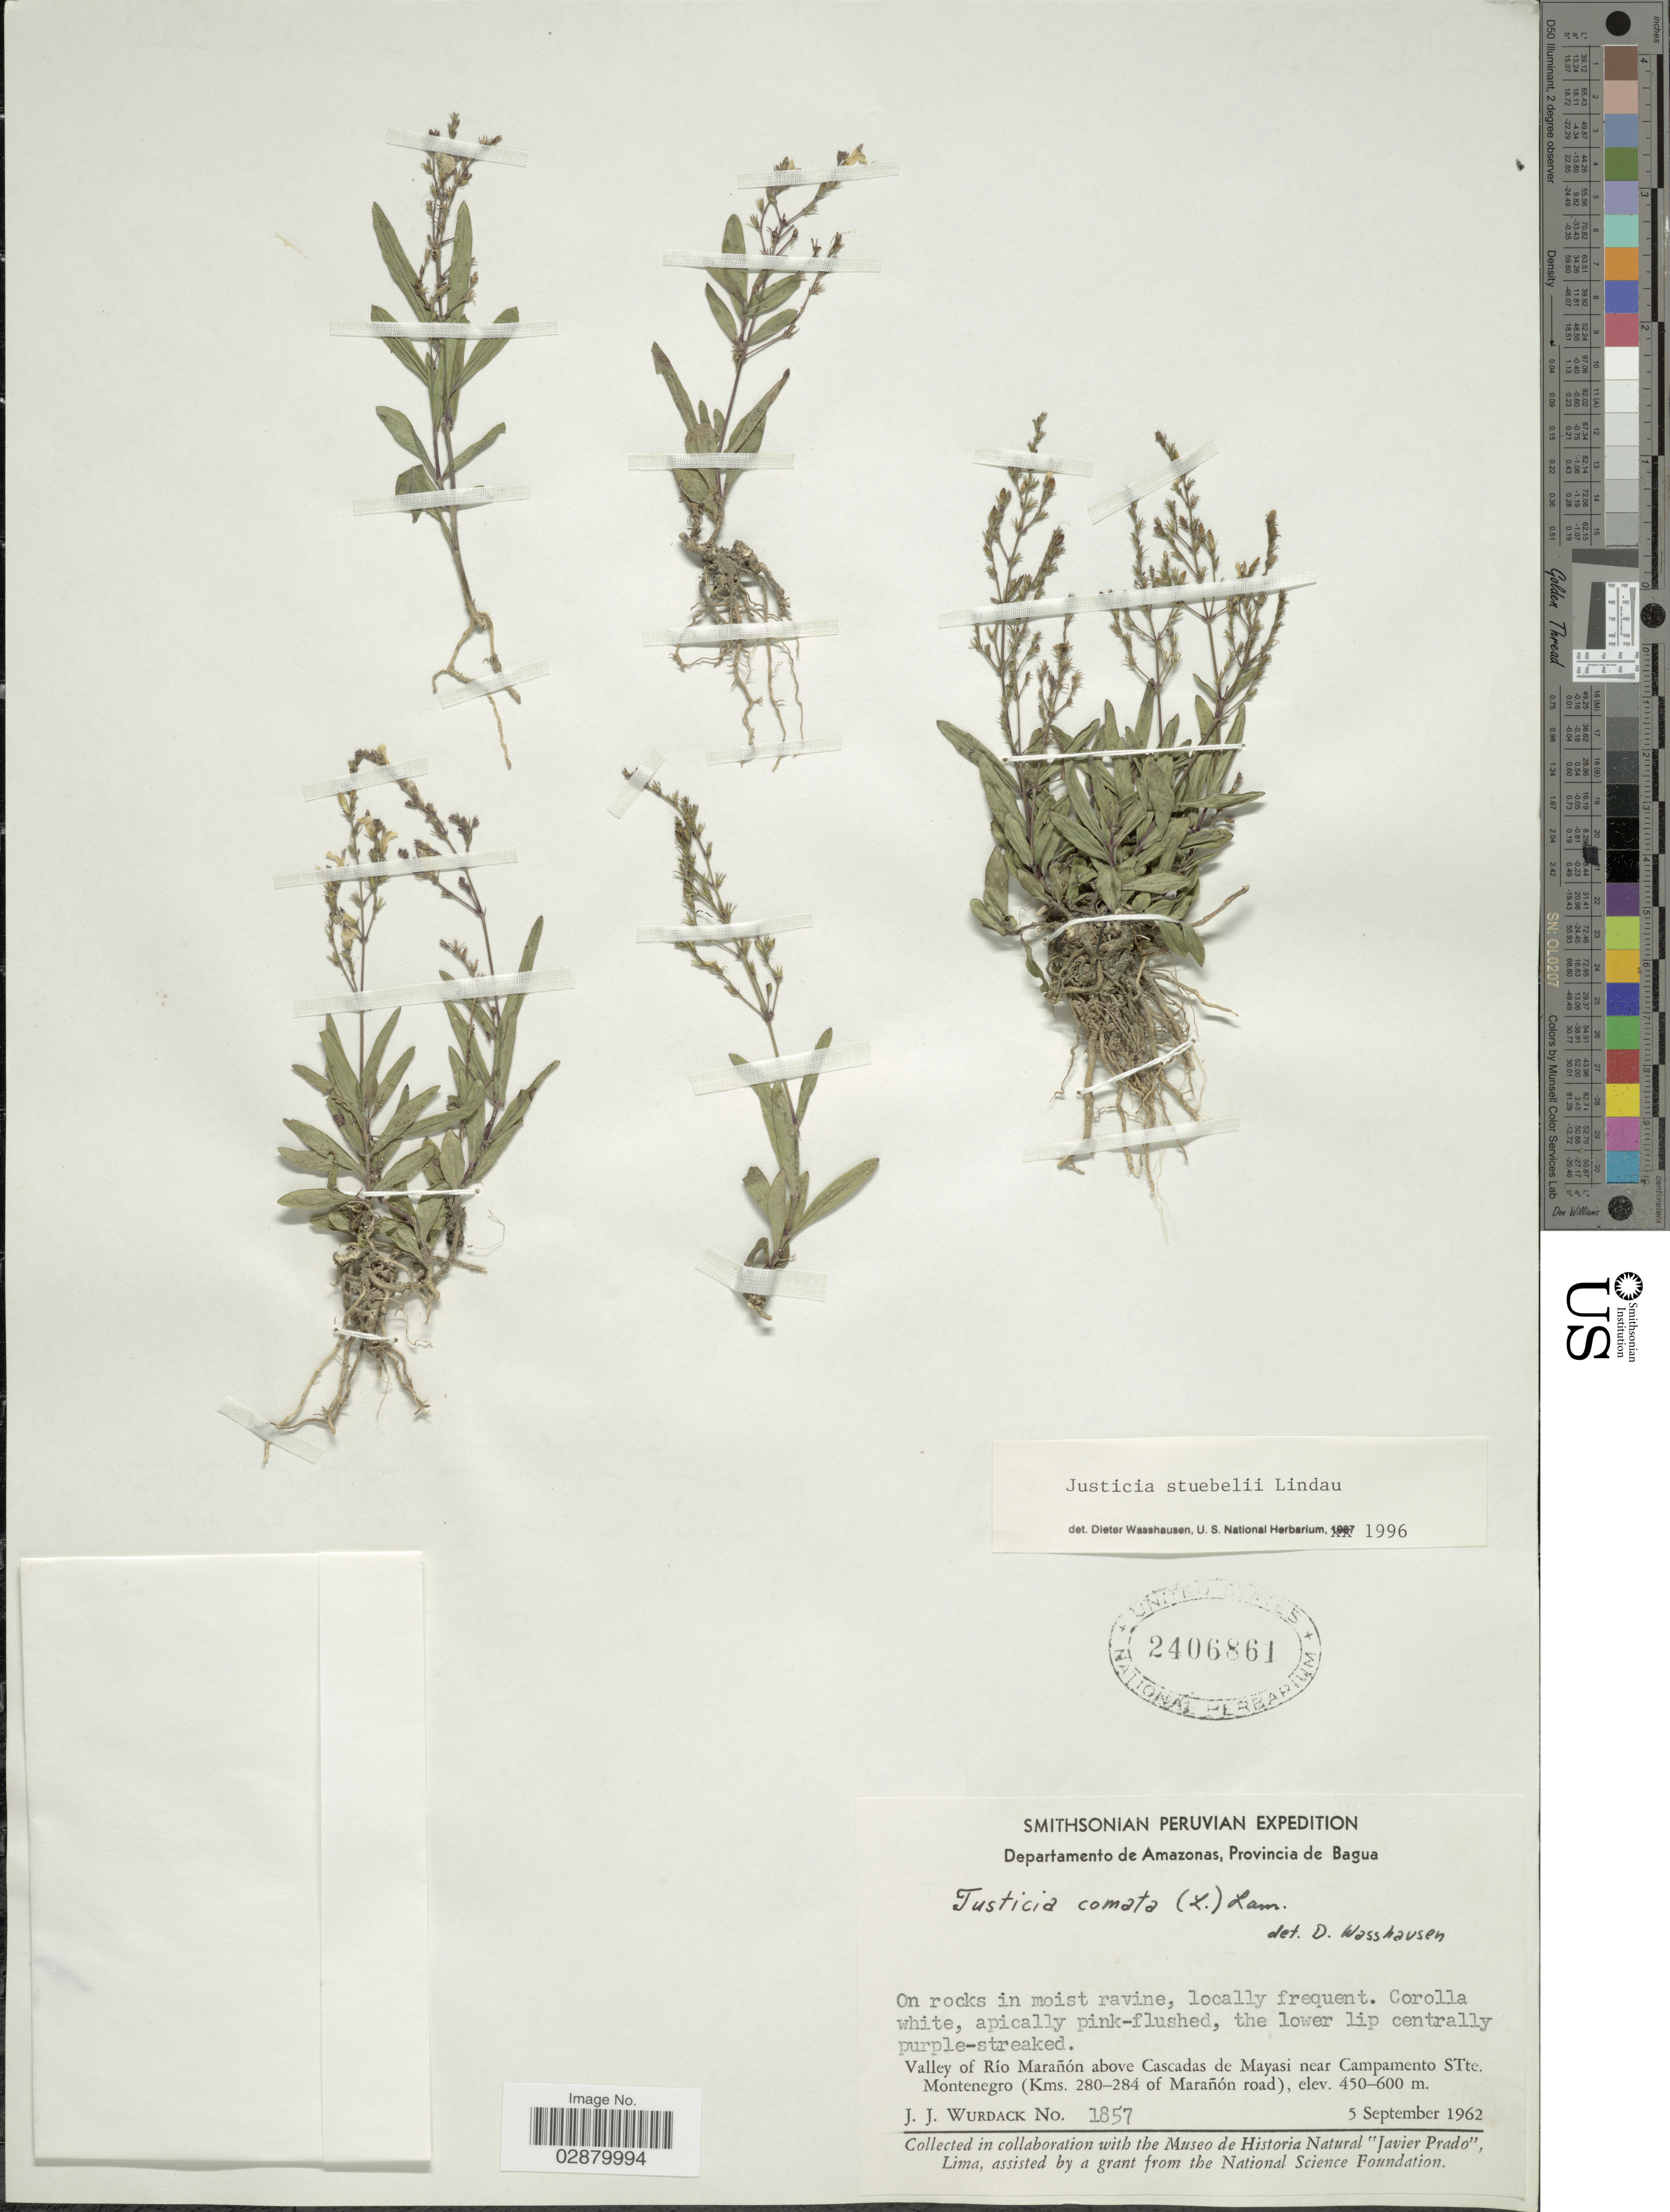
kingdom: Plantae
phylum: Tracheophyta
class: Magnoliopsida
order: Lamiales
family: Acanthaceae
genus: Justicia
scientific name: Justicia pectoralis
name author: Jacq.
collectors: J. J. Wurdack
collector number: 1857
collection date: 1962-09-05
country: Peru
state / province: Amazonas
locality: Departamento de Amazonas, Provincia de Bagua. Valley of Río Marañón above Cascadas de Mayasi near Campamento STte. Montenegro (Kms. 280-284 of Marañón road).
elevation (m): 450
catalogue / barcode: US 2406861